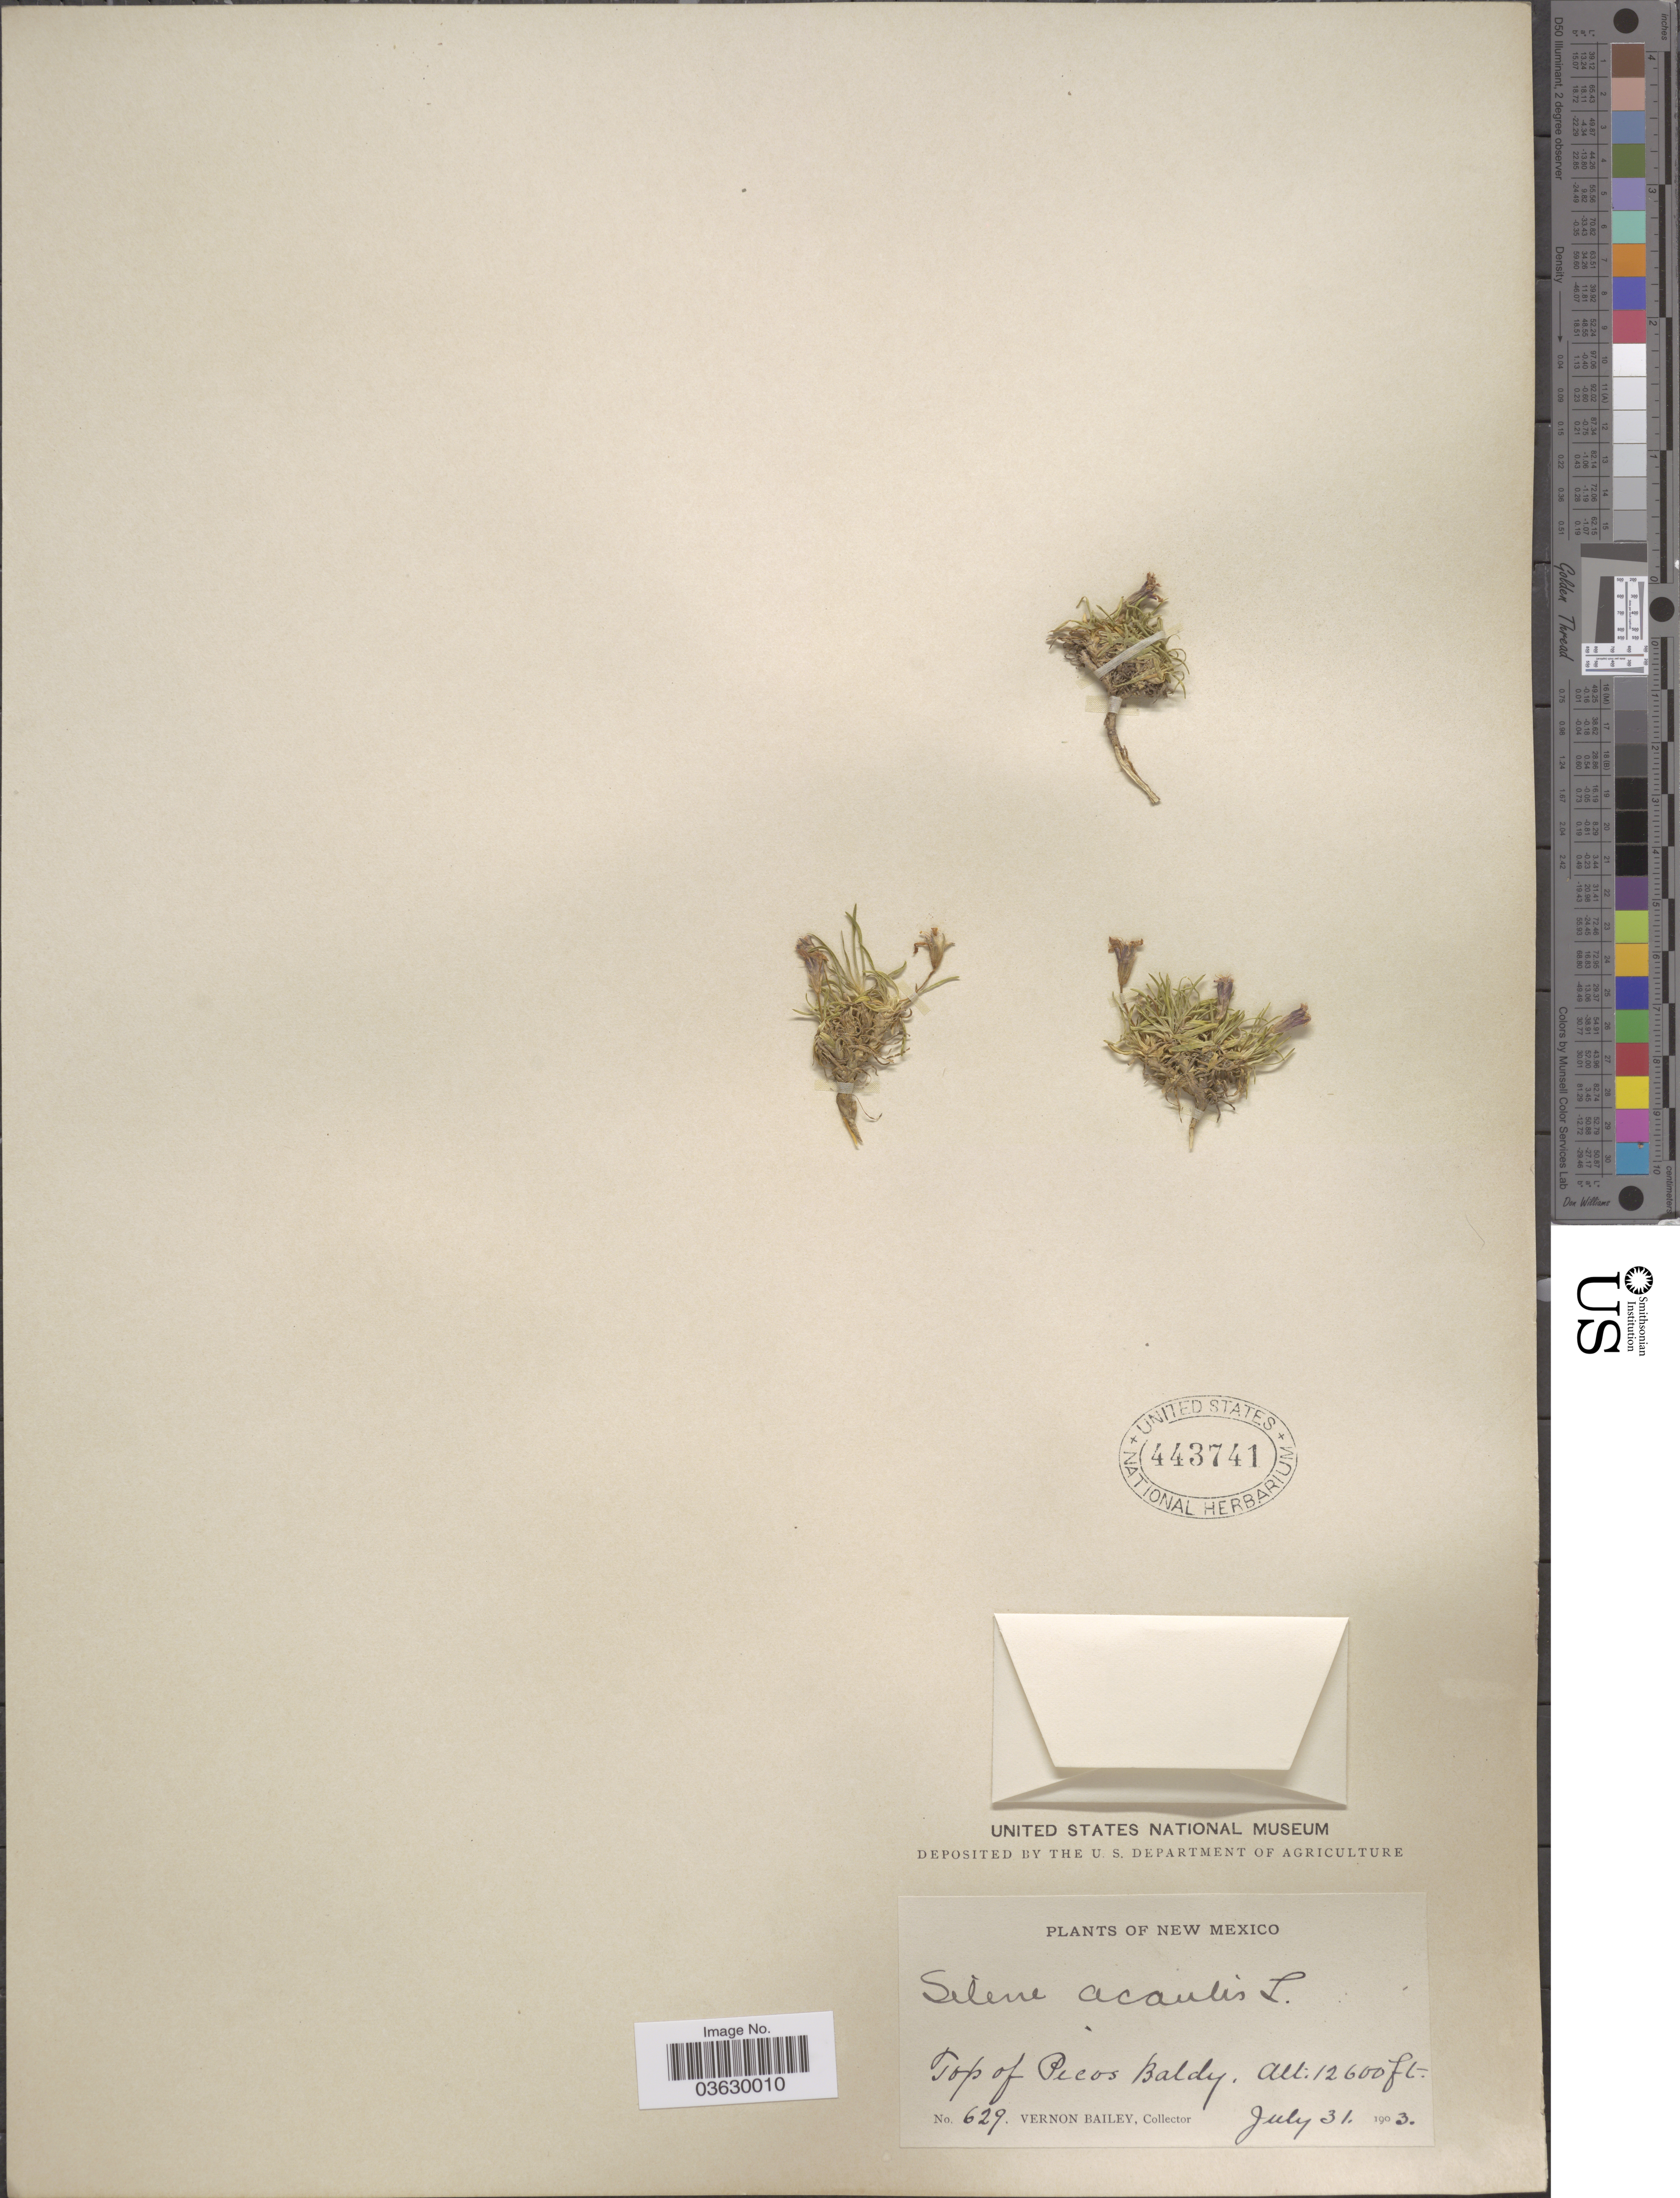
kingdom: Plantae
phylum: Tracheophyta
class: Magnoliopsida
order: Caryophyllales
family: Caryophyllaceae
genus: Silene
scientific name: Silene acaulis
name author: (L.) Jacq.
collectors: V. O. Bailey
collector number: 629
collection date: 1903-07-31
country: United States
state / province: New Mexico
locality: Top of Pecos Baldy.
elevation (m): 3840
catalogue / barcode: US 443741